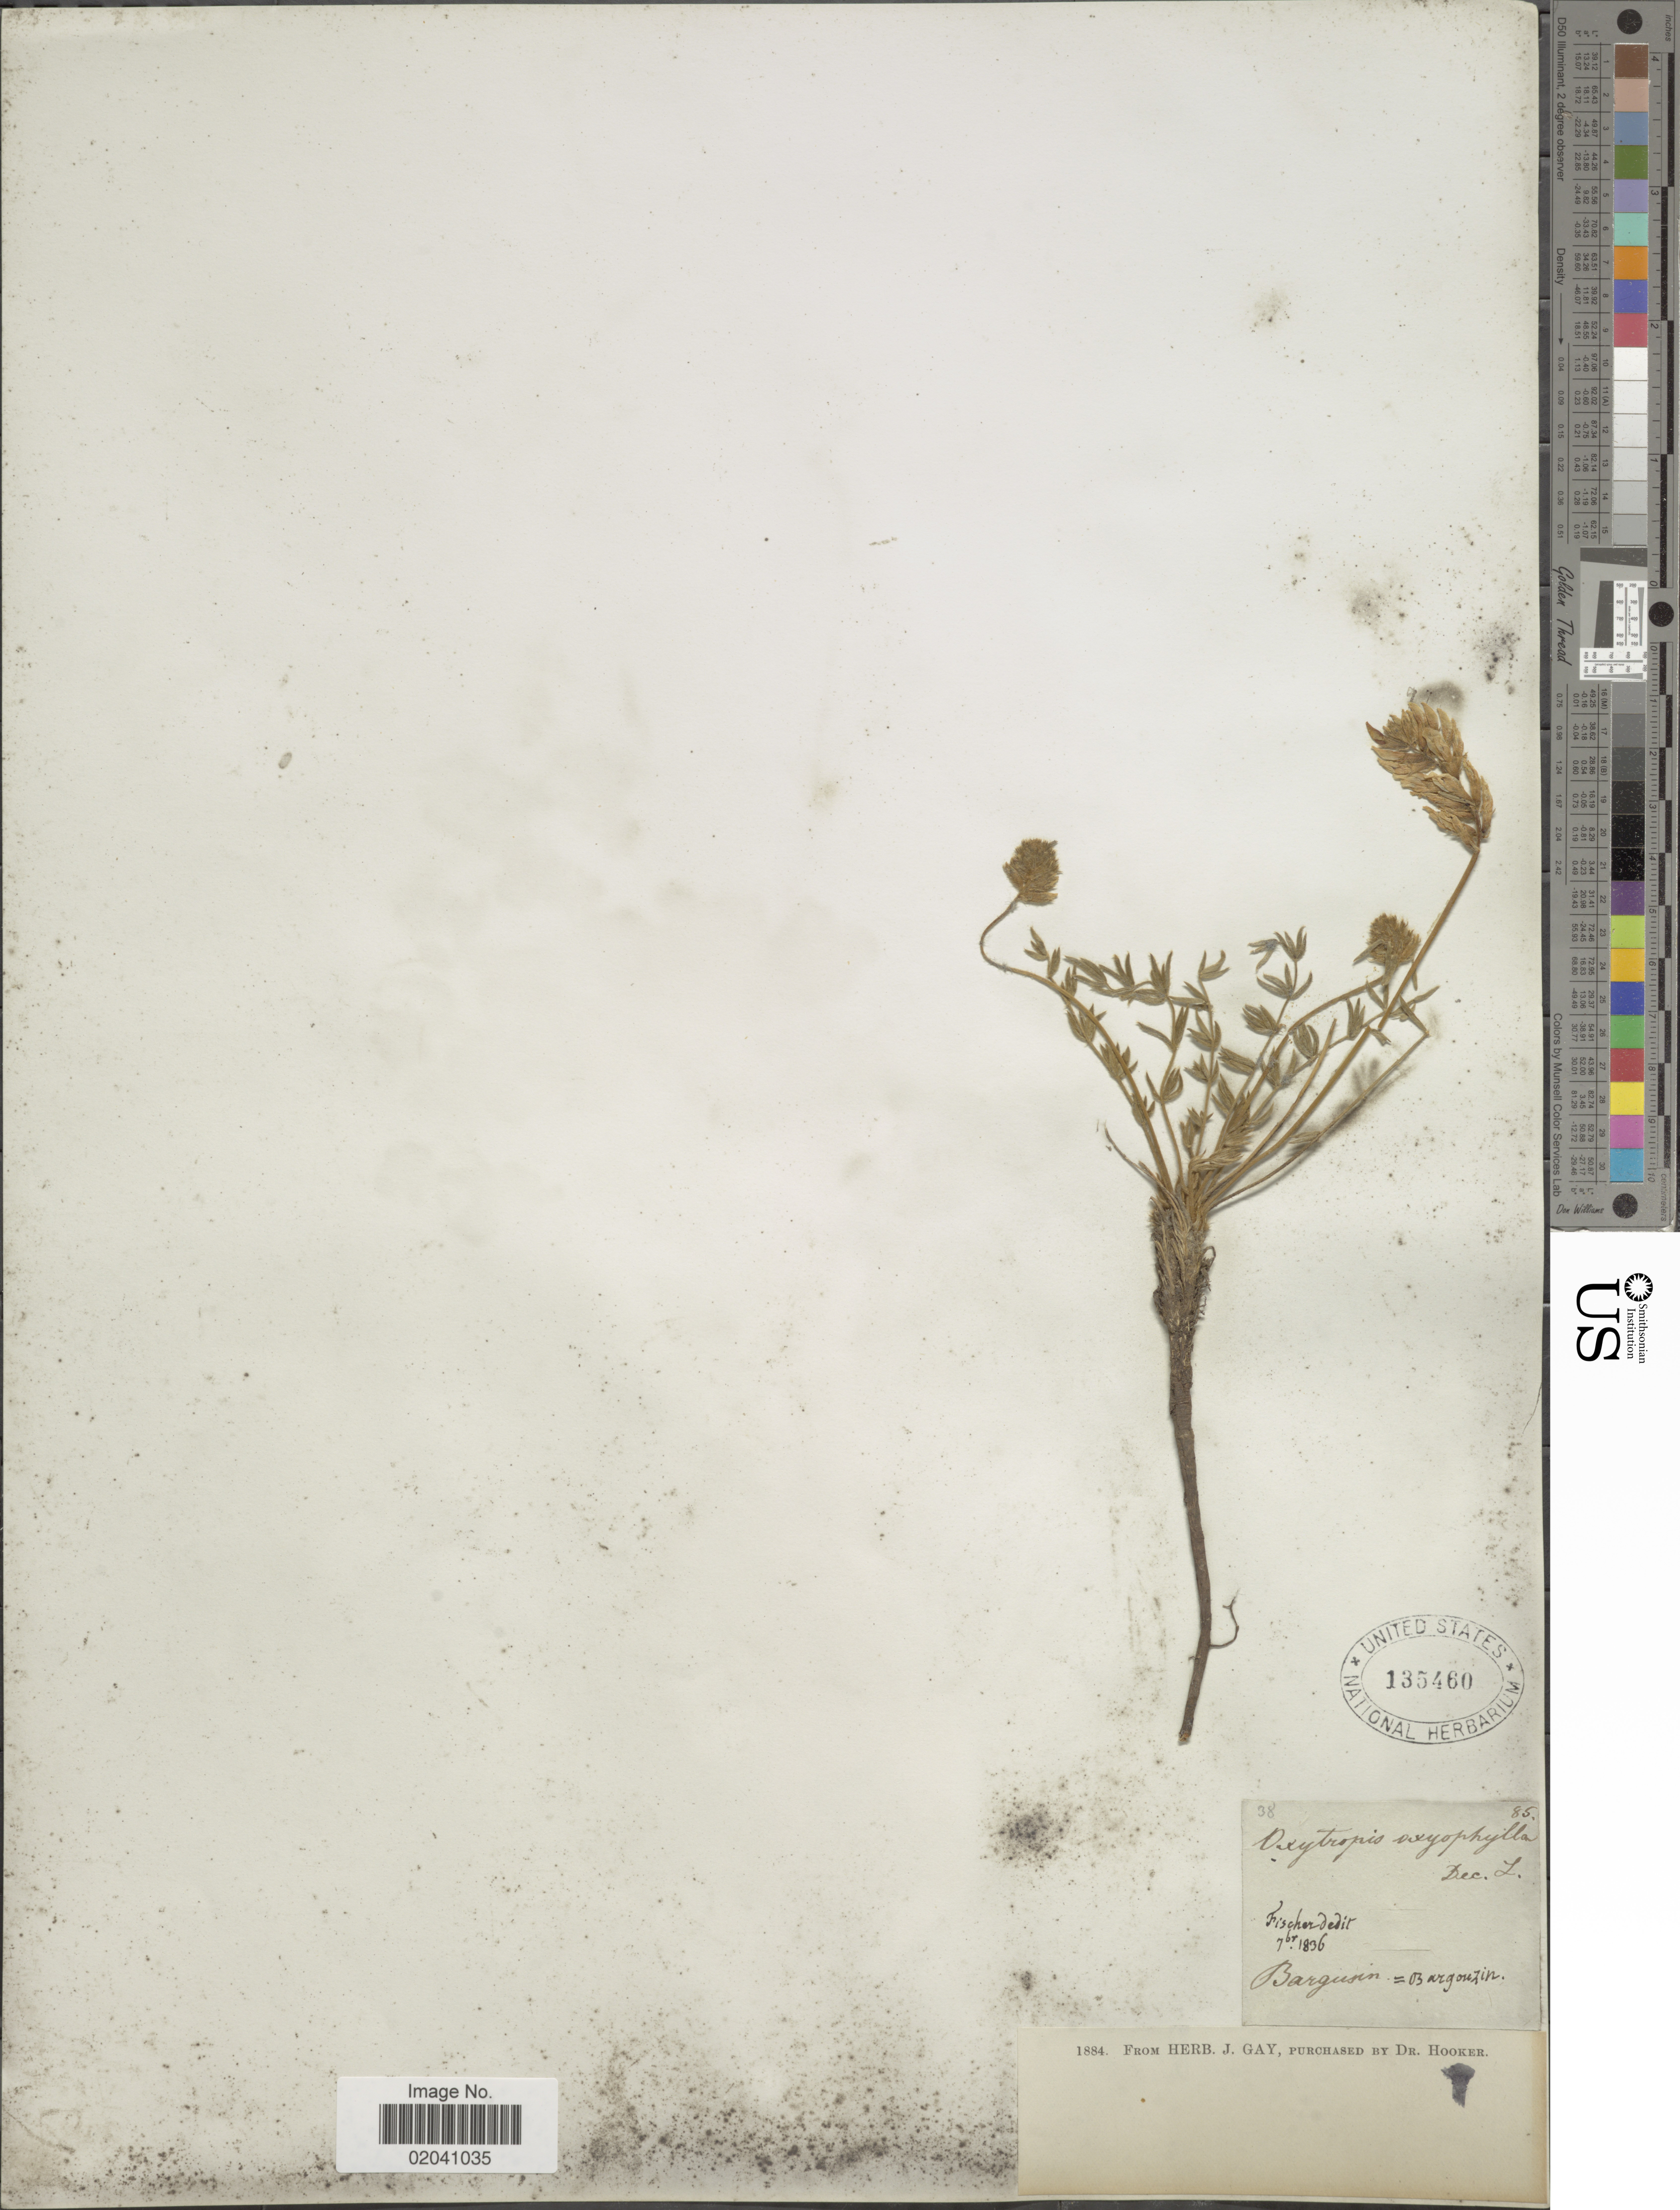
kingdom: Plantae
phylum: Tracheophyta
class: Magnoliopsida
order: Fabales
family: Fabaceae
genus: Oxytropis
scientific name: Oxytropis oxyphylla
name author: (Pall.) DC.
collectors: -- Fischer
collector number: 38/85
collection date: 1836-09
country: Russian Federation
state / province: Buryatia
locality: Bargusin, Bargouzin (Barguzin)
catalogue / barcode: US 135460